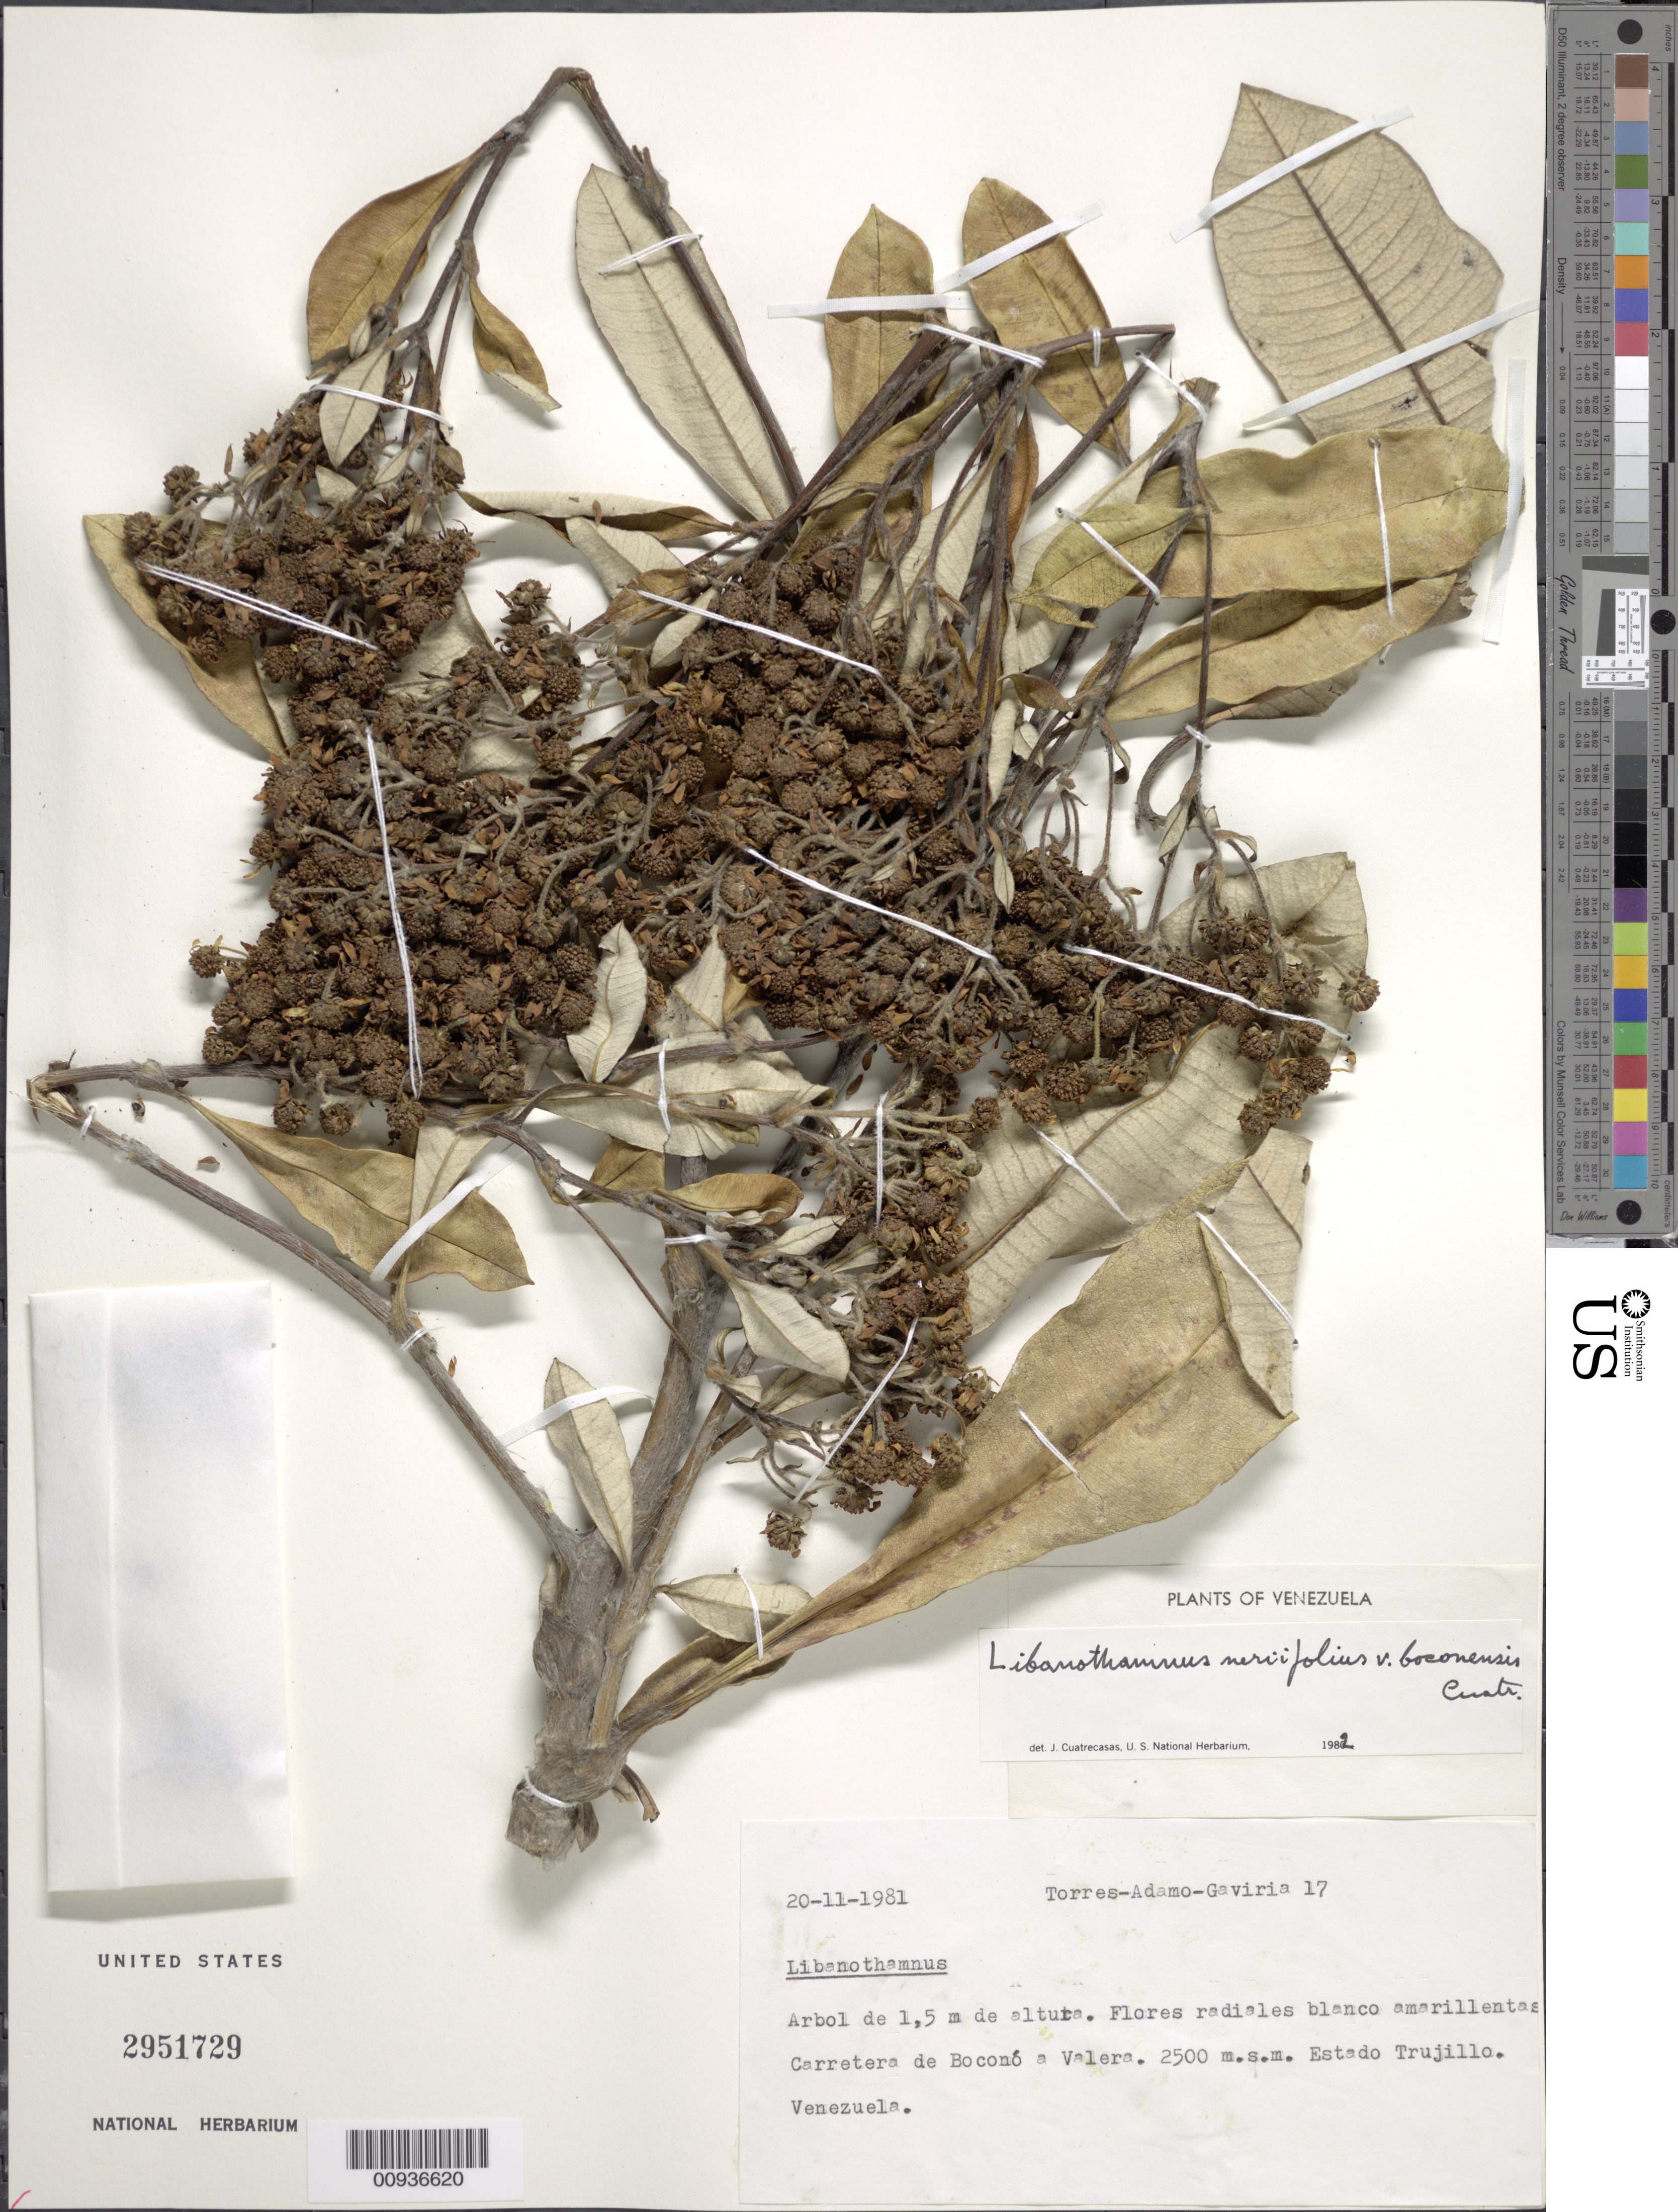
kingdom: Plantae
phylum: Tracheophyta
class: Magnoliopsida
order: Asterales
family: Asteraceae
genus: Libanothamnus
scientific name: Libanothamnus neriifolius var. boconensis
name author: Cuatrec.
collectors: F. Torres, G. Adamo & J. Gaviria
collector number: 17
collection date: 1981-11-20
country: Venezuela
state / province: Trujillo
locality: Carretera de Boconó a Valera.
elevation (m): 2500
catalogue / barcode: US 2951729